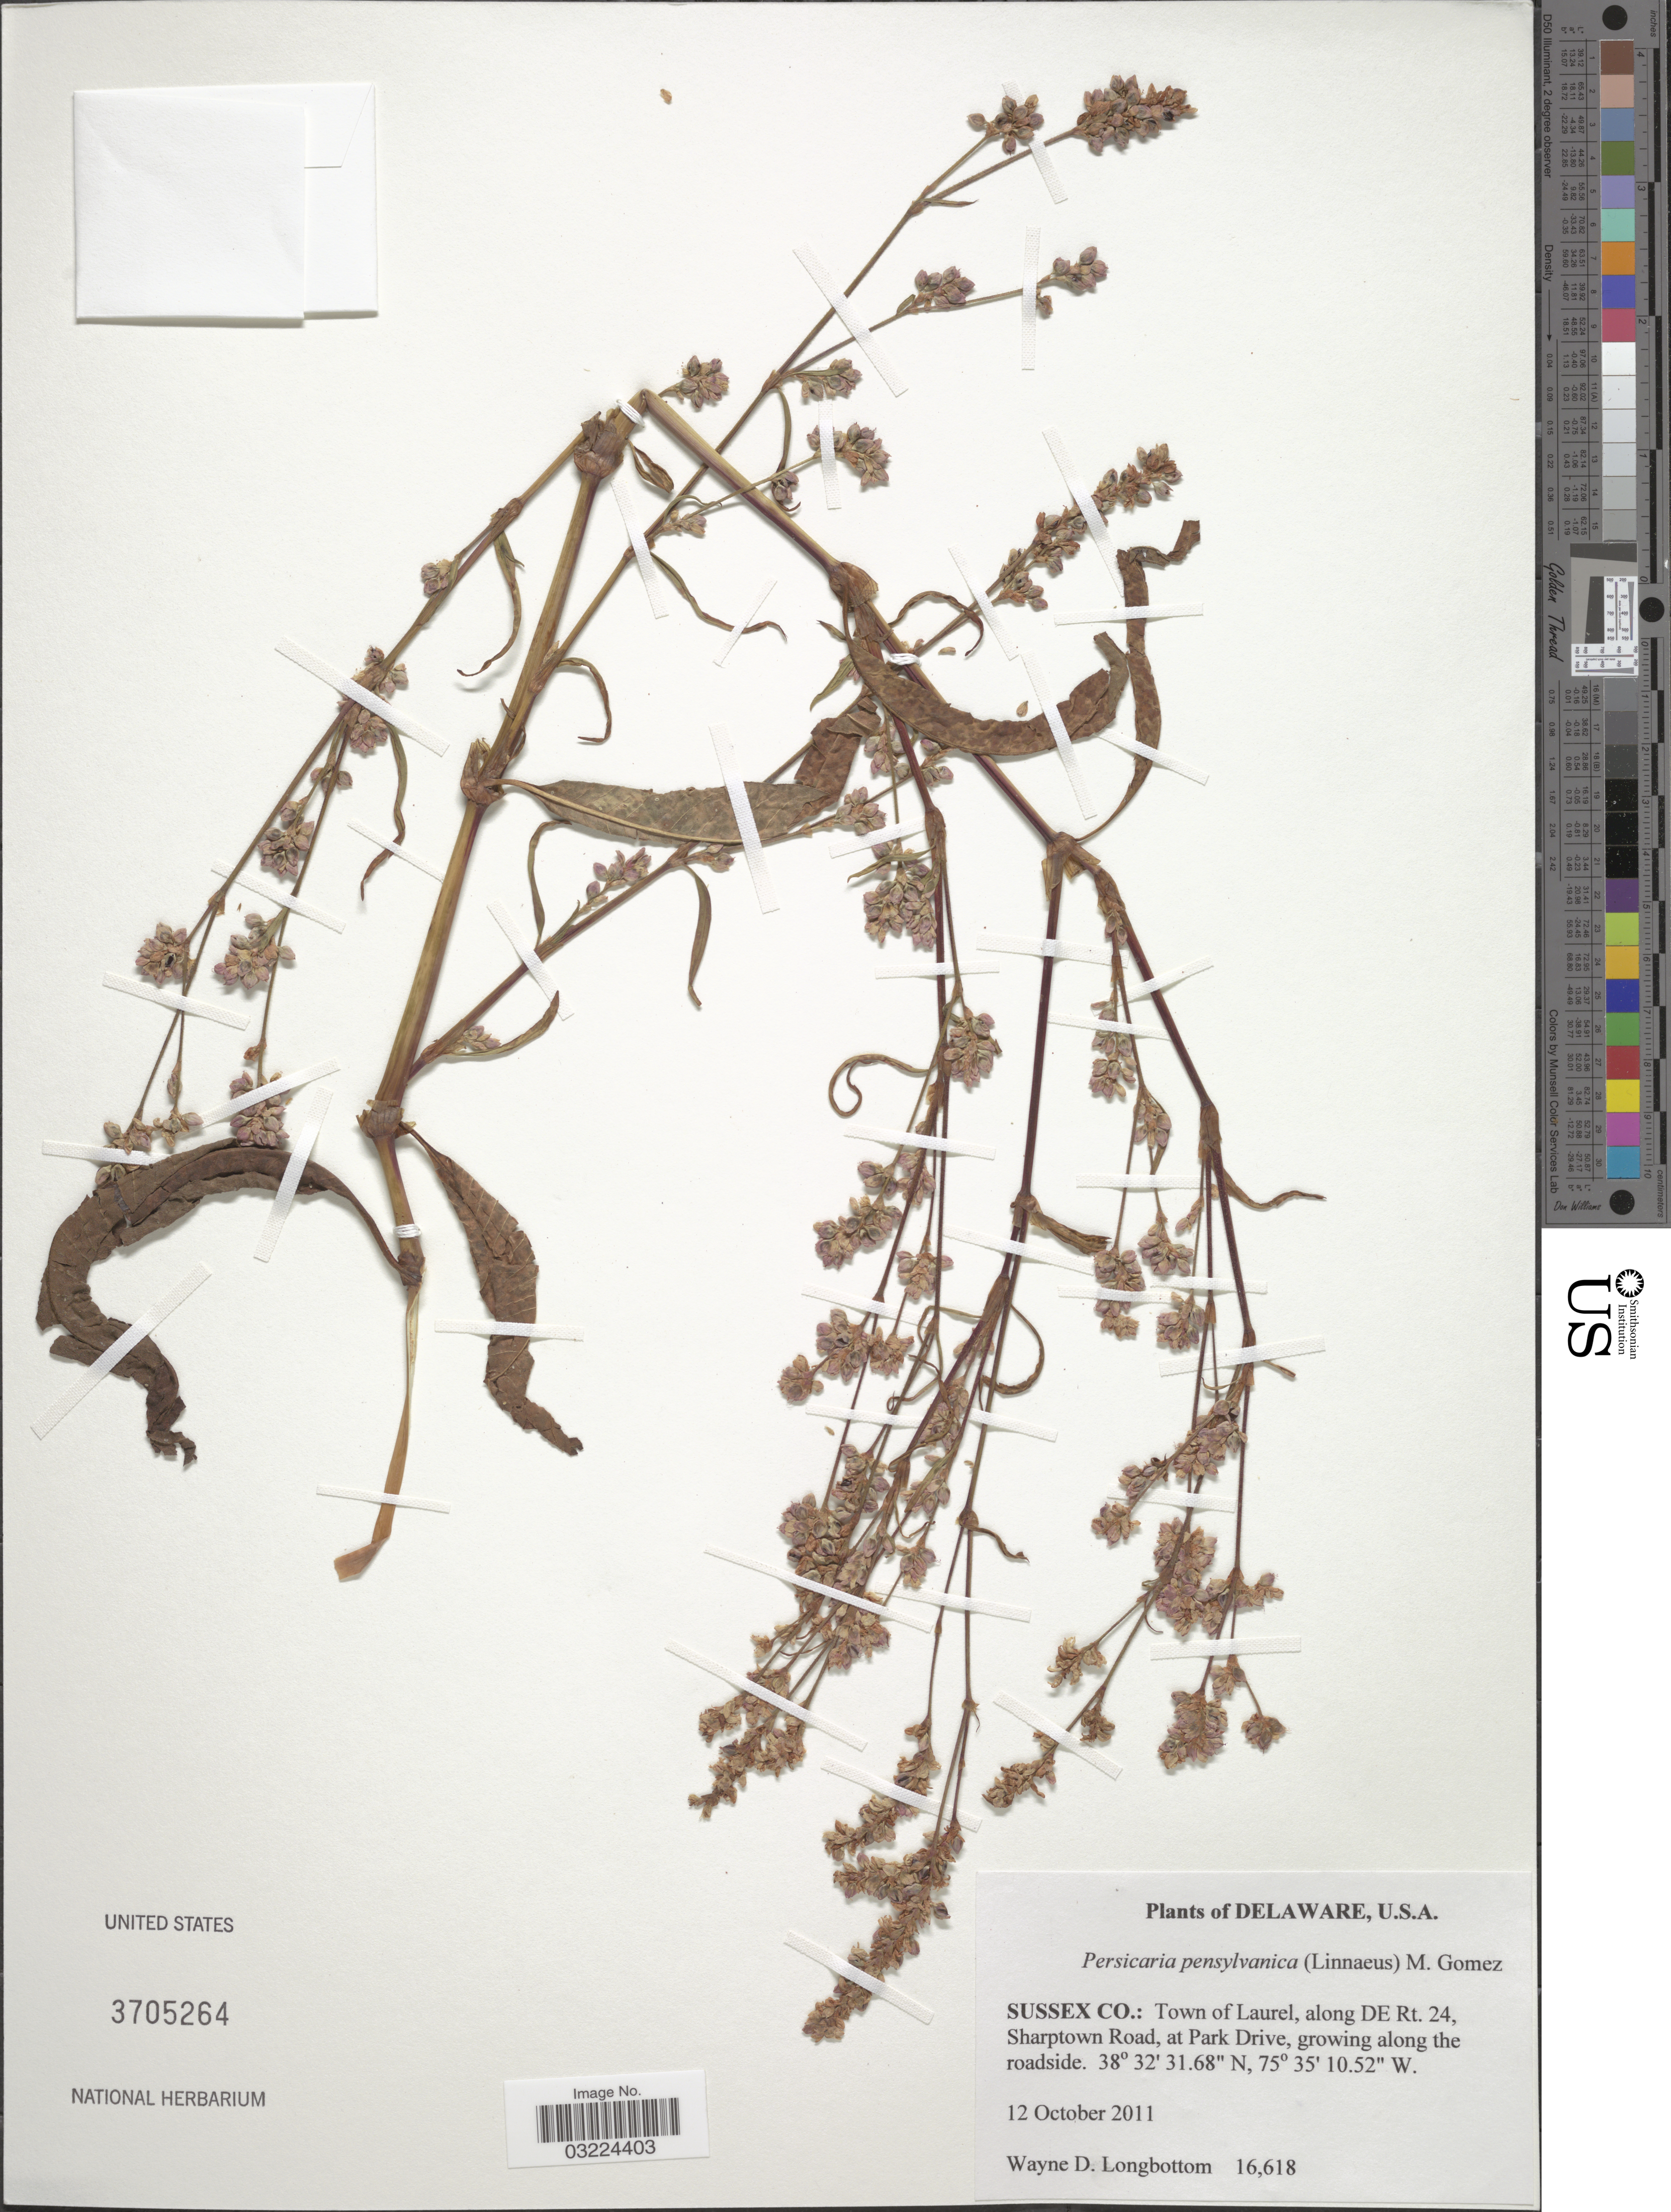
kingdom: Plantae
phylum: Tracheophyta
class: Magnoliopsida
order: Caryophyllales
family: Polygonaceae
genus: Persicaria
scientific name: Persicaria pensylvanica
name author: (L.) M. Gómez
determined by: Atha, D. E.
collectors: W. D. Longbottom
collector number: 16618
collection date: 2011-10-12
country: United States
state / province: Delaware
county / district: Sussex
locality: U.S.A. Sussex Co.: Town of Laurel, along DE Rt. 24, Sharptown Road, at Park Drive.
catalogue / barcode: US 3705264